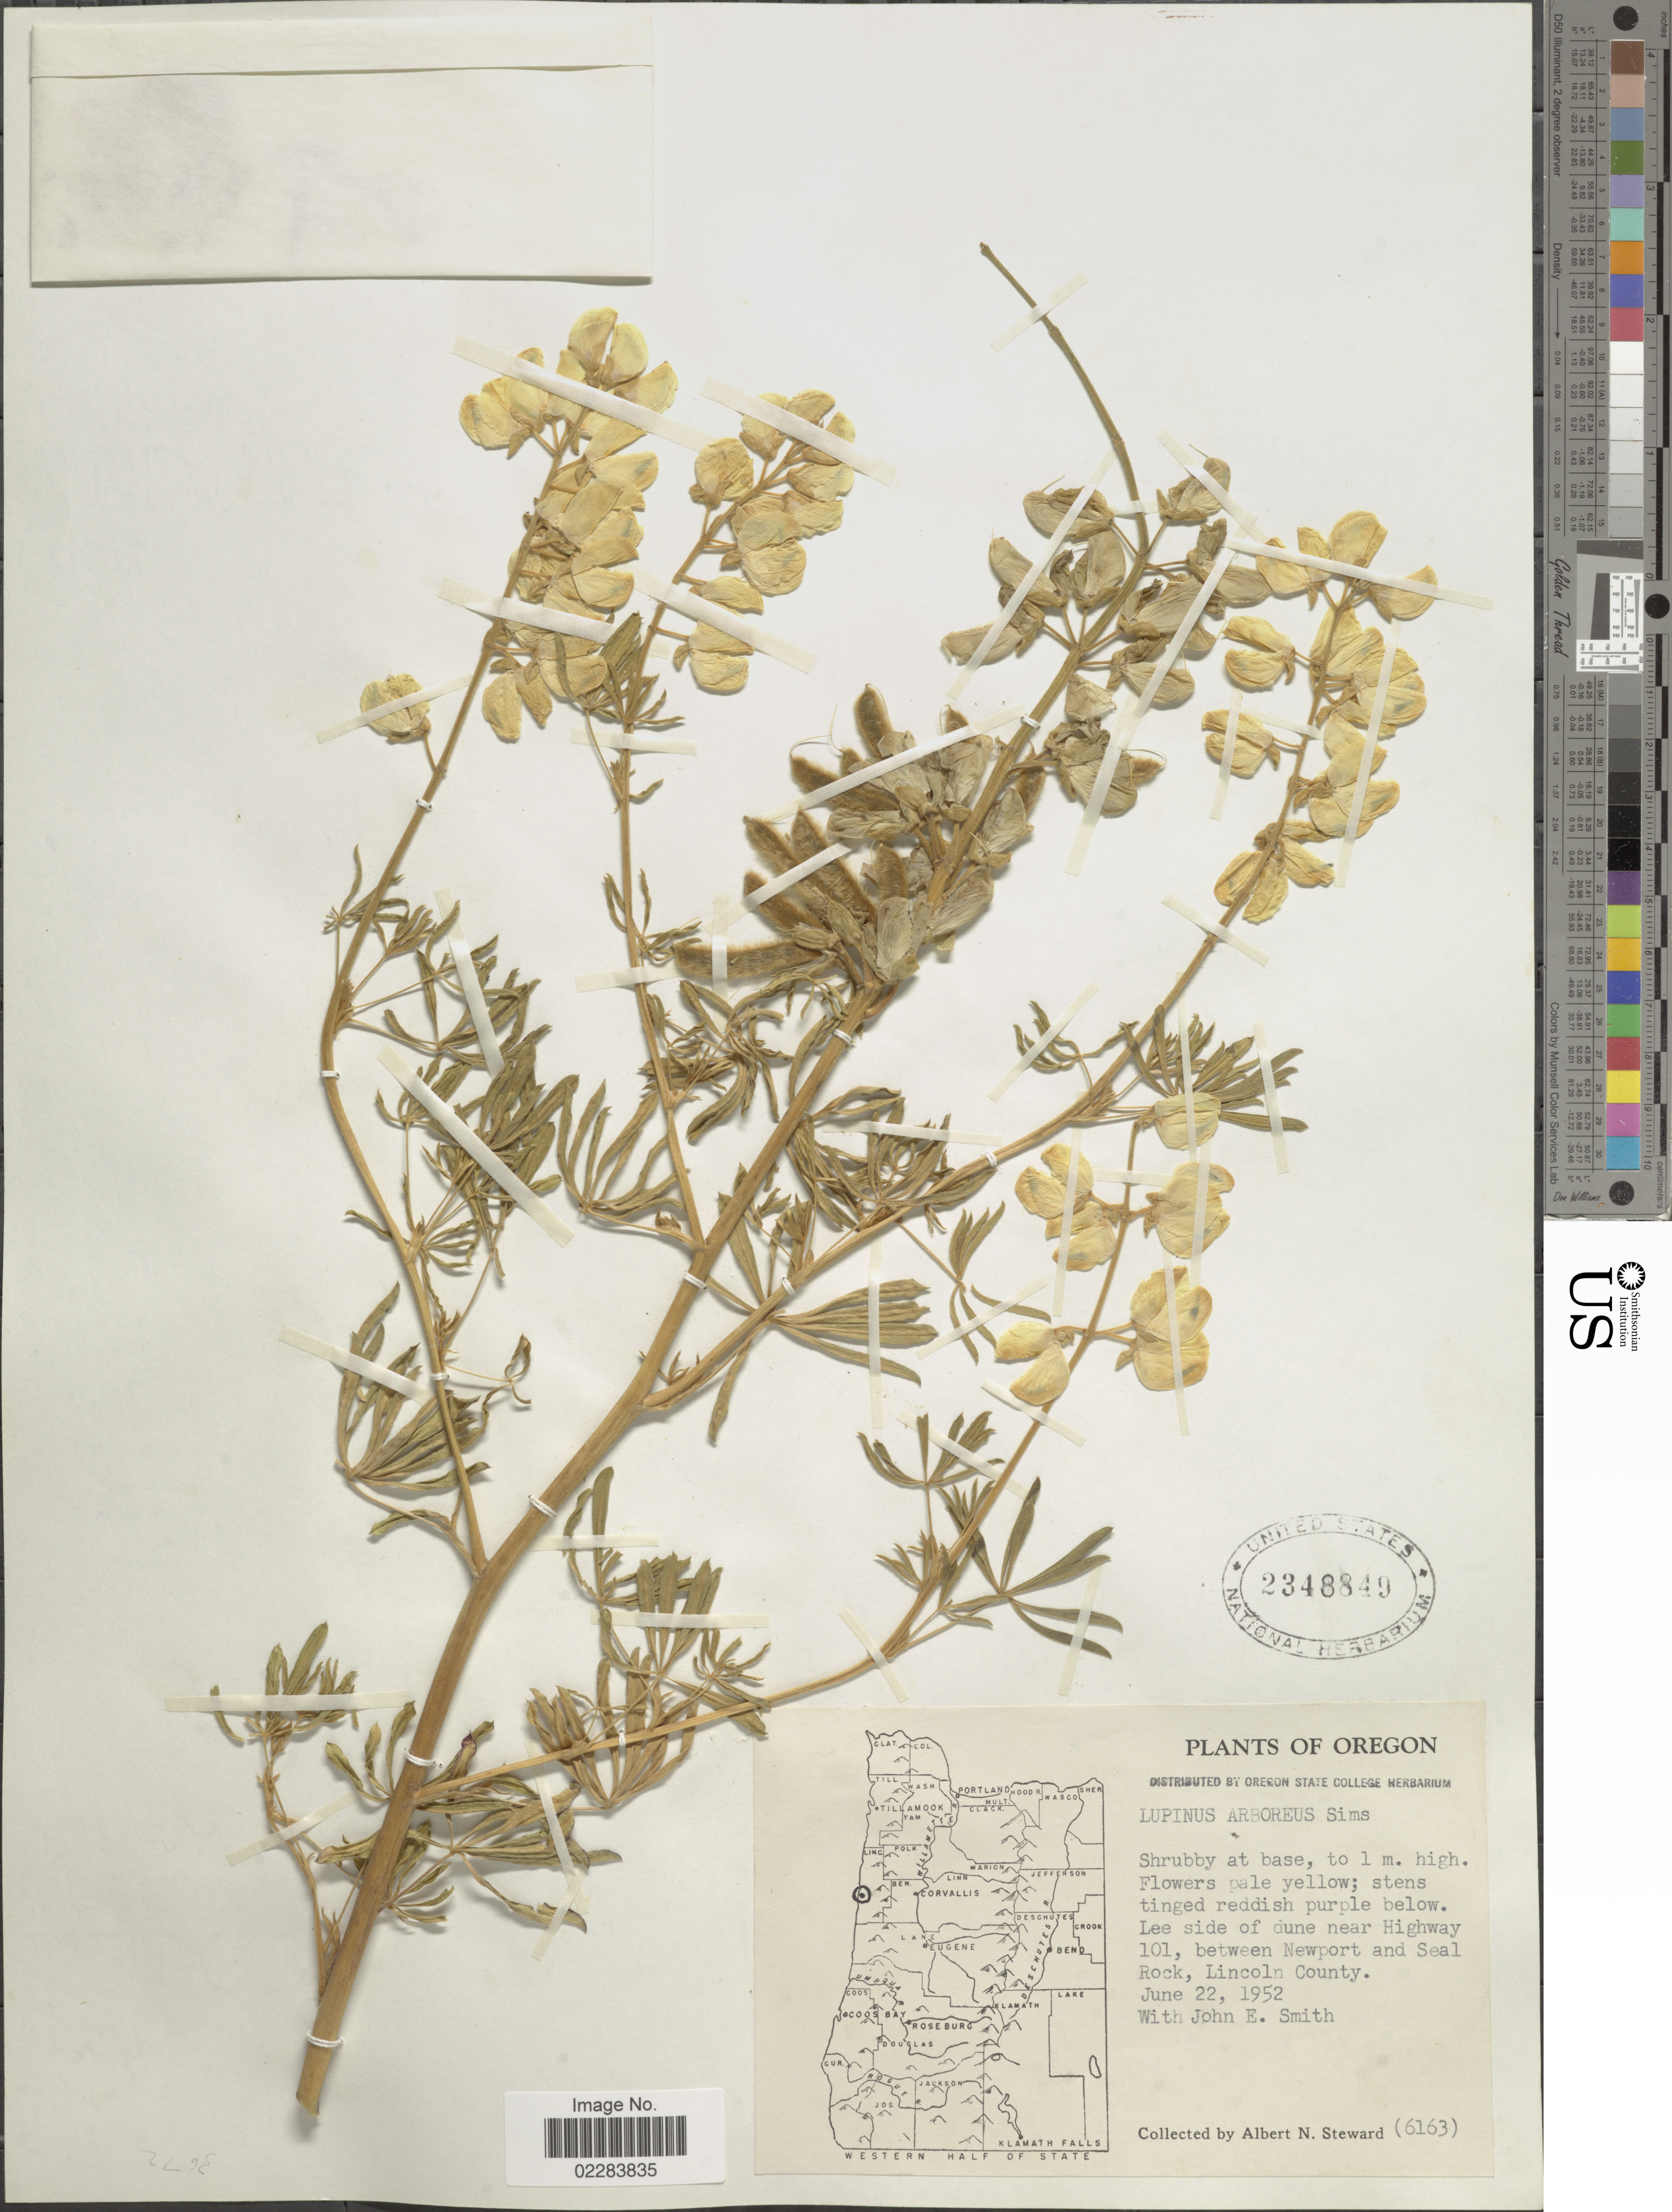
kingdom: Plantae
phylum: Tracheophyta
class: Magnoliopsida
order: Fabales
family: Fabaceae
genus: Lupinus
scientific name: Lupinus arboreus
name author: Sims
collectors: A. N. Steward & J. Smith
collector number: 6163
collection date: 1952-06-22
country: United States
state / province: Oregon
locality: Lee side of dune near Highway 101, between Newport and Seal Rock, Lincoln County.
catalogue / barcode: US 2348849